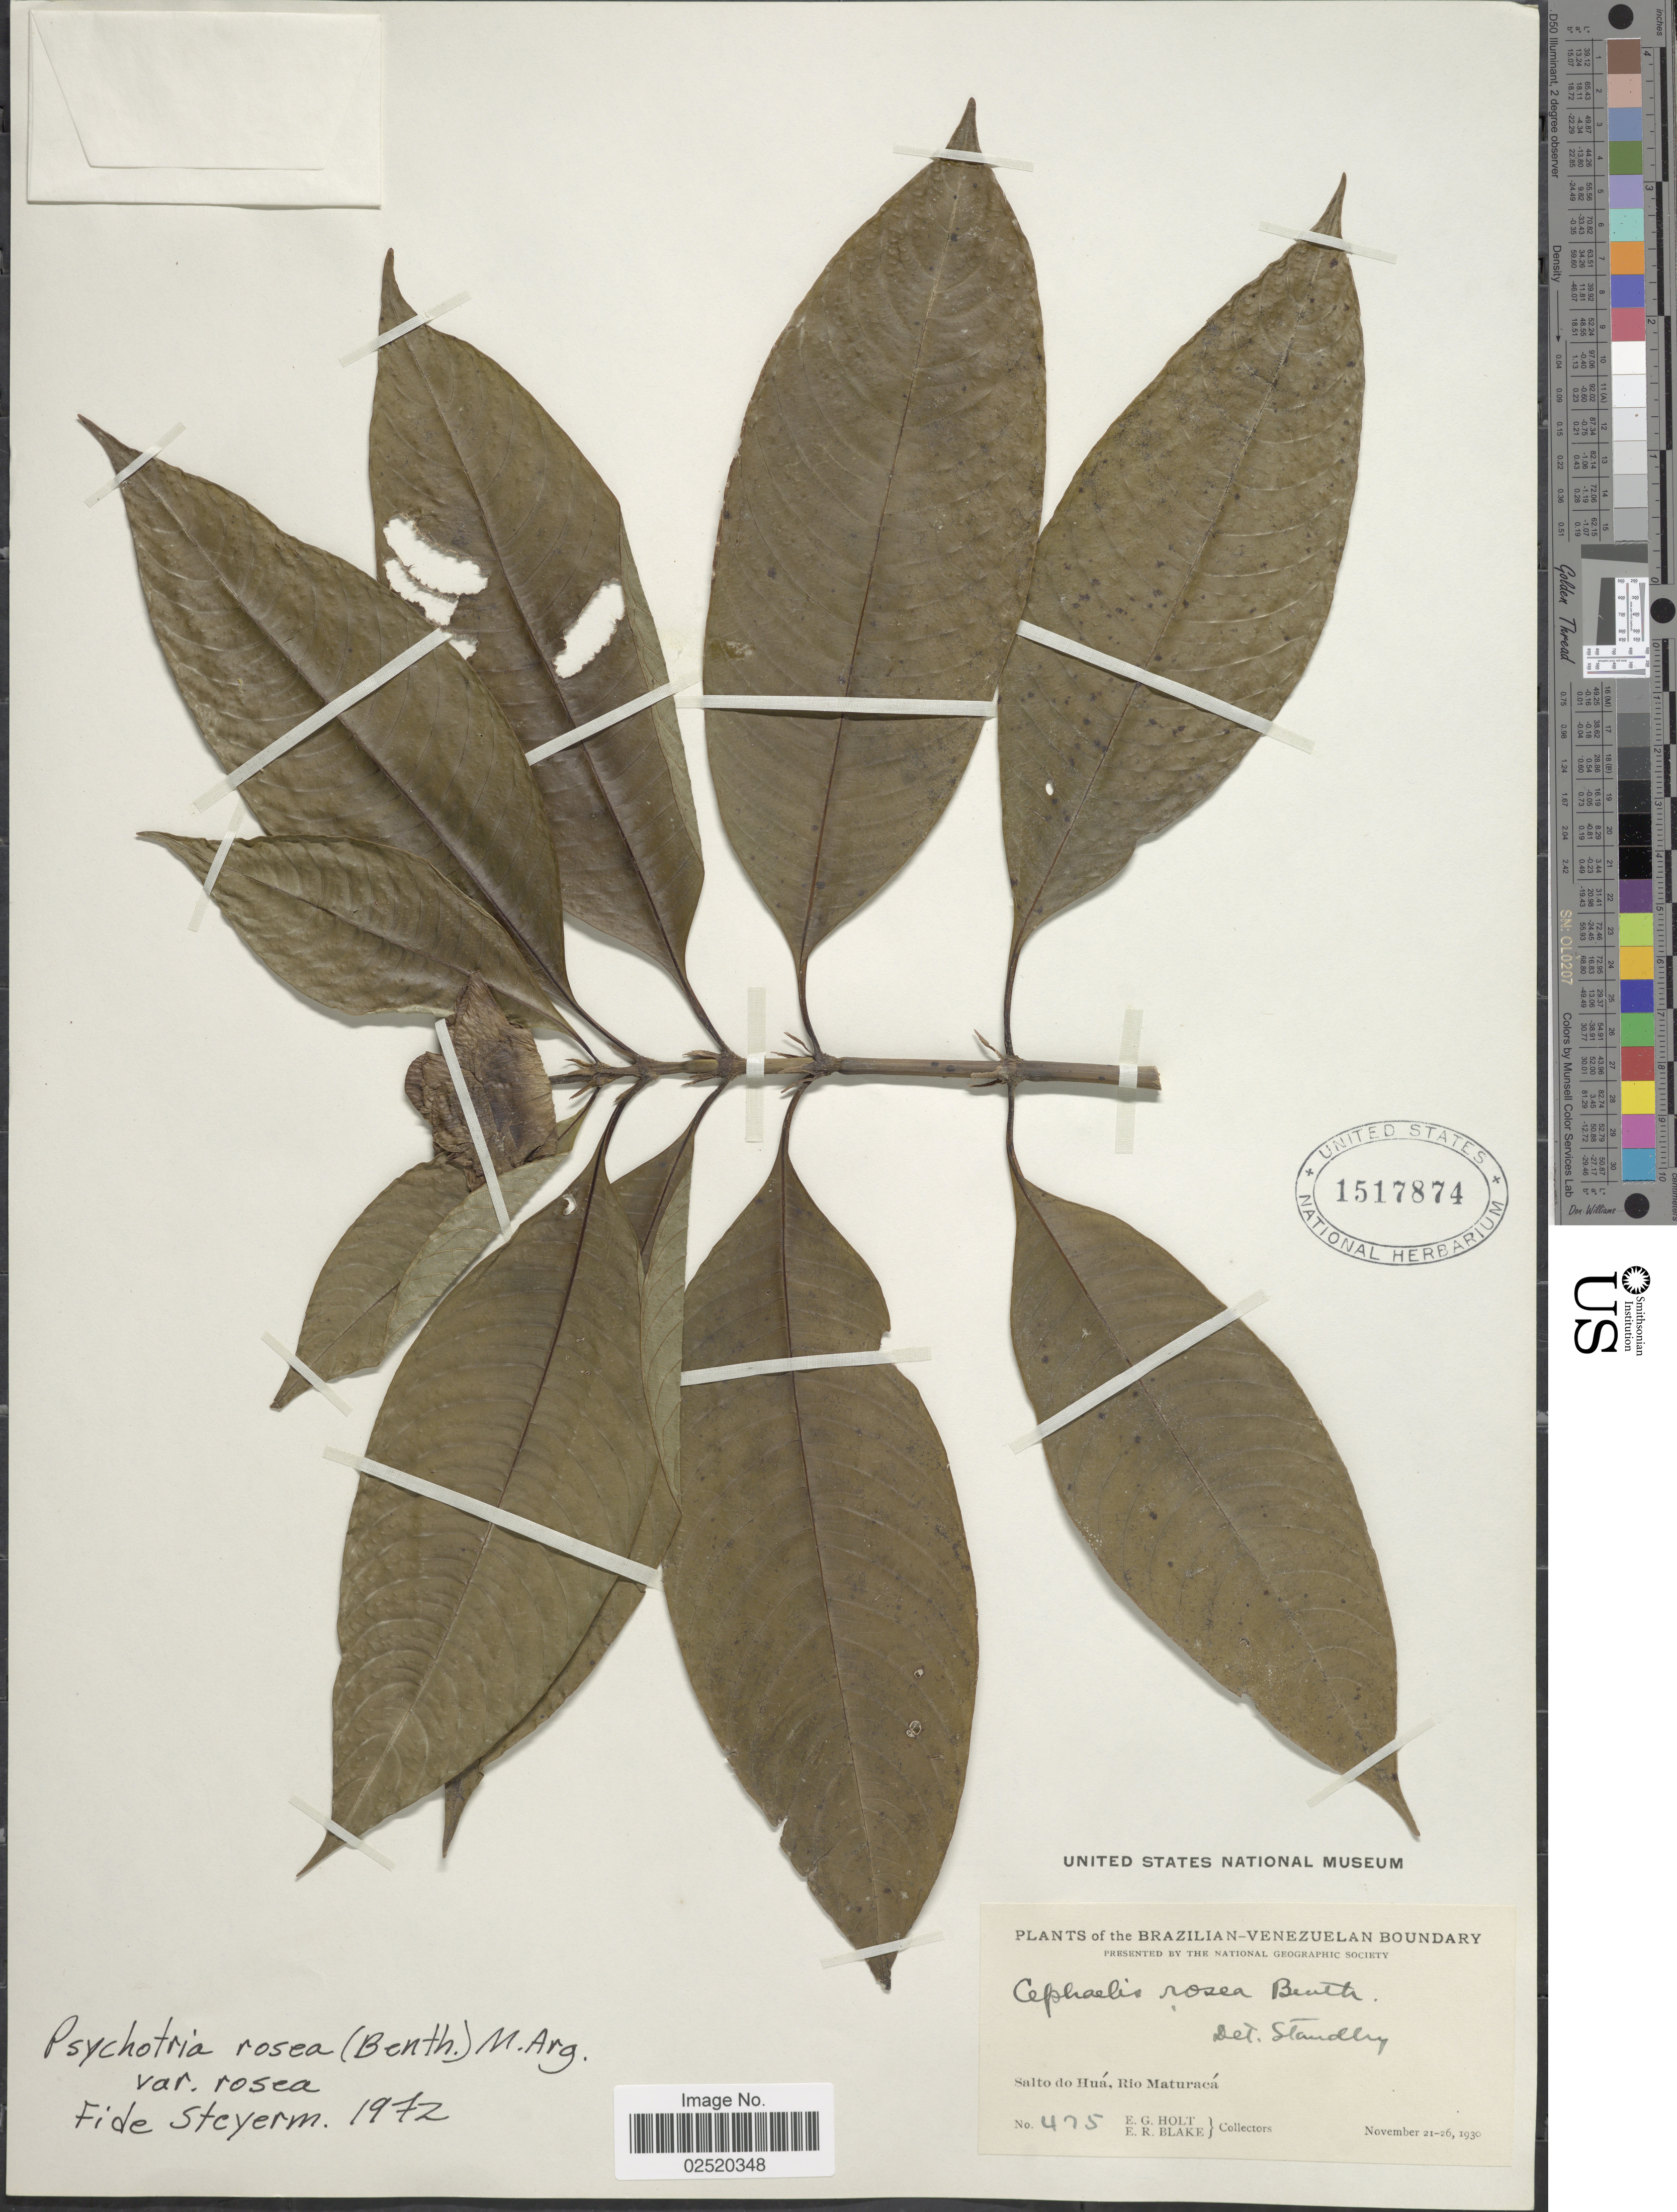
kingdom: Plantae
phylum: Tracheophyta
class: Magnoliopsida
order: Gentianales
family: Rubiaceae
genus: Psychotria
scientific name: Psychotria rosea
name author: (Benth.) Müll. Arg.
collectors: E. G. Holt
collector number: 475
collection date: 1930-11-21/1930-11-26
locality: The Brazilian-Venezuelan Boundary, Salto do Hua, Rio Maturaca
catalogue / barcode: US 1517874